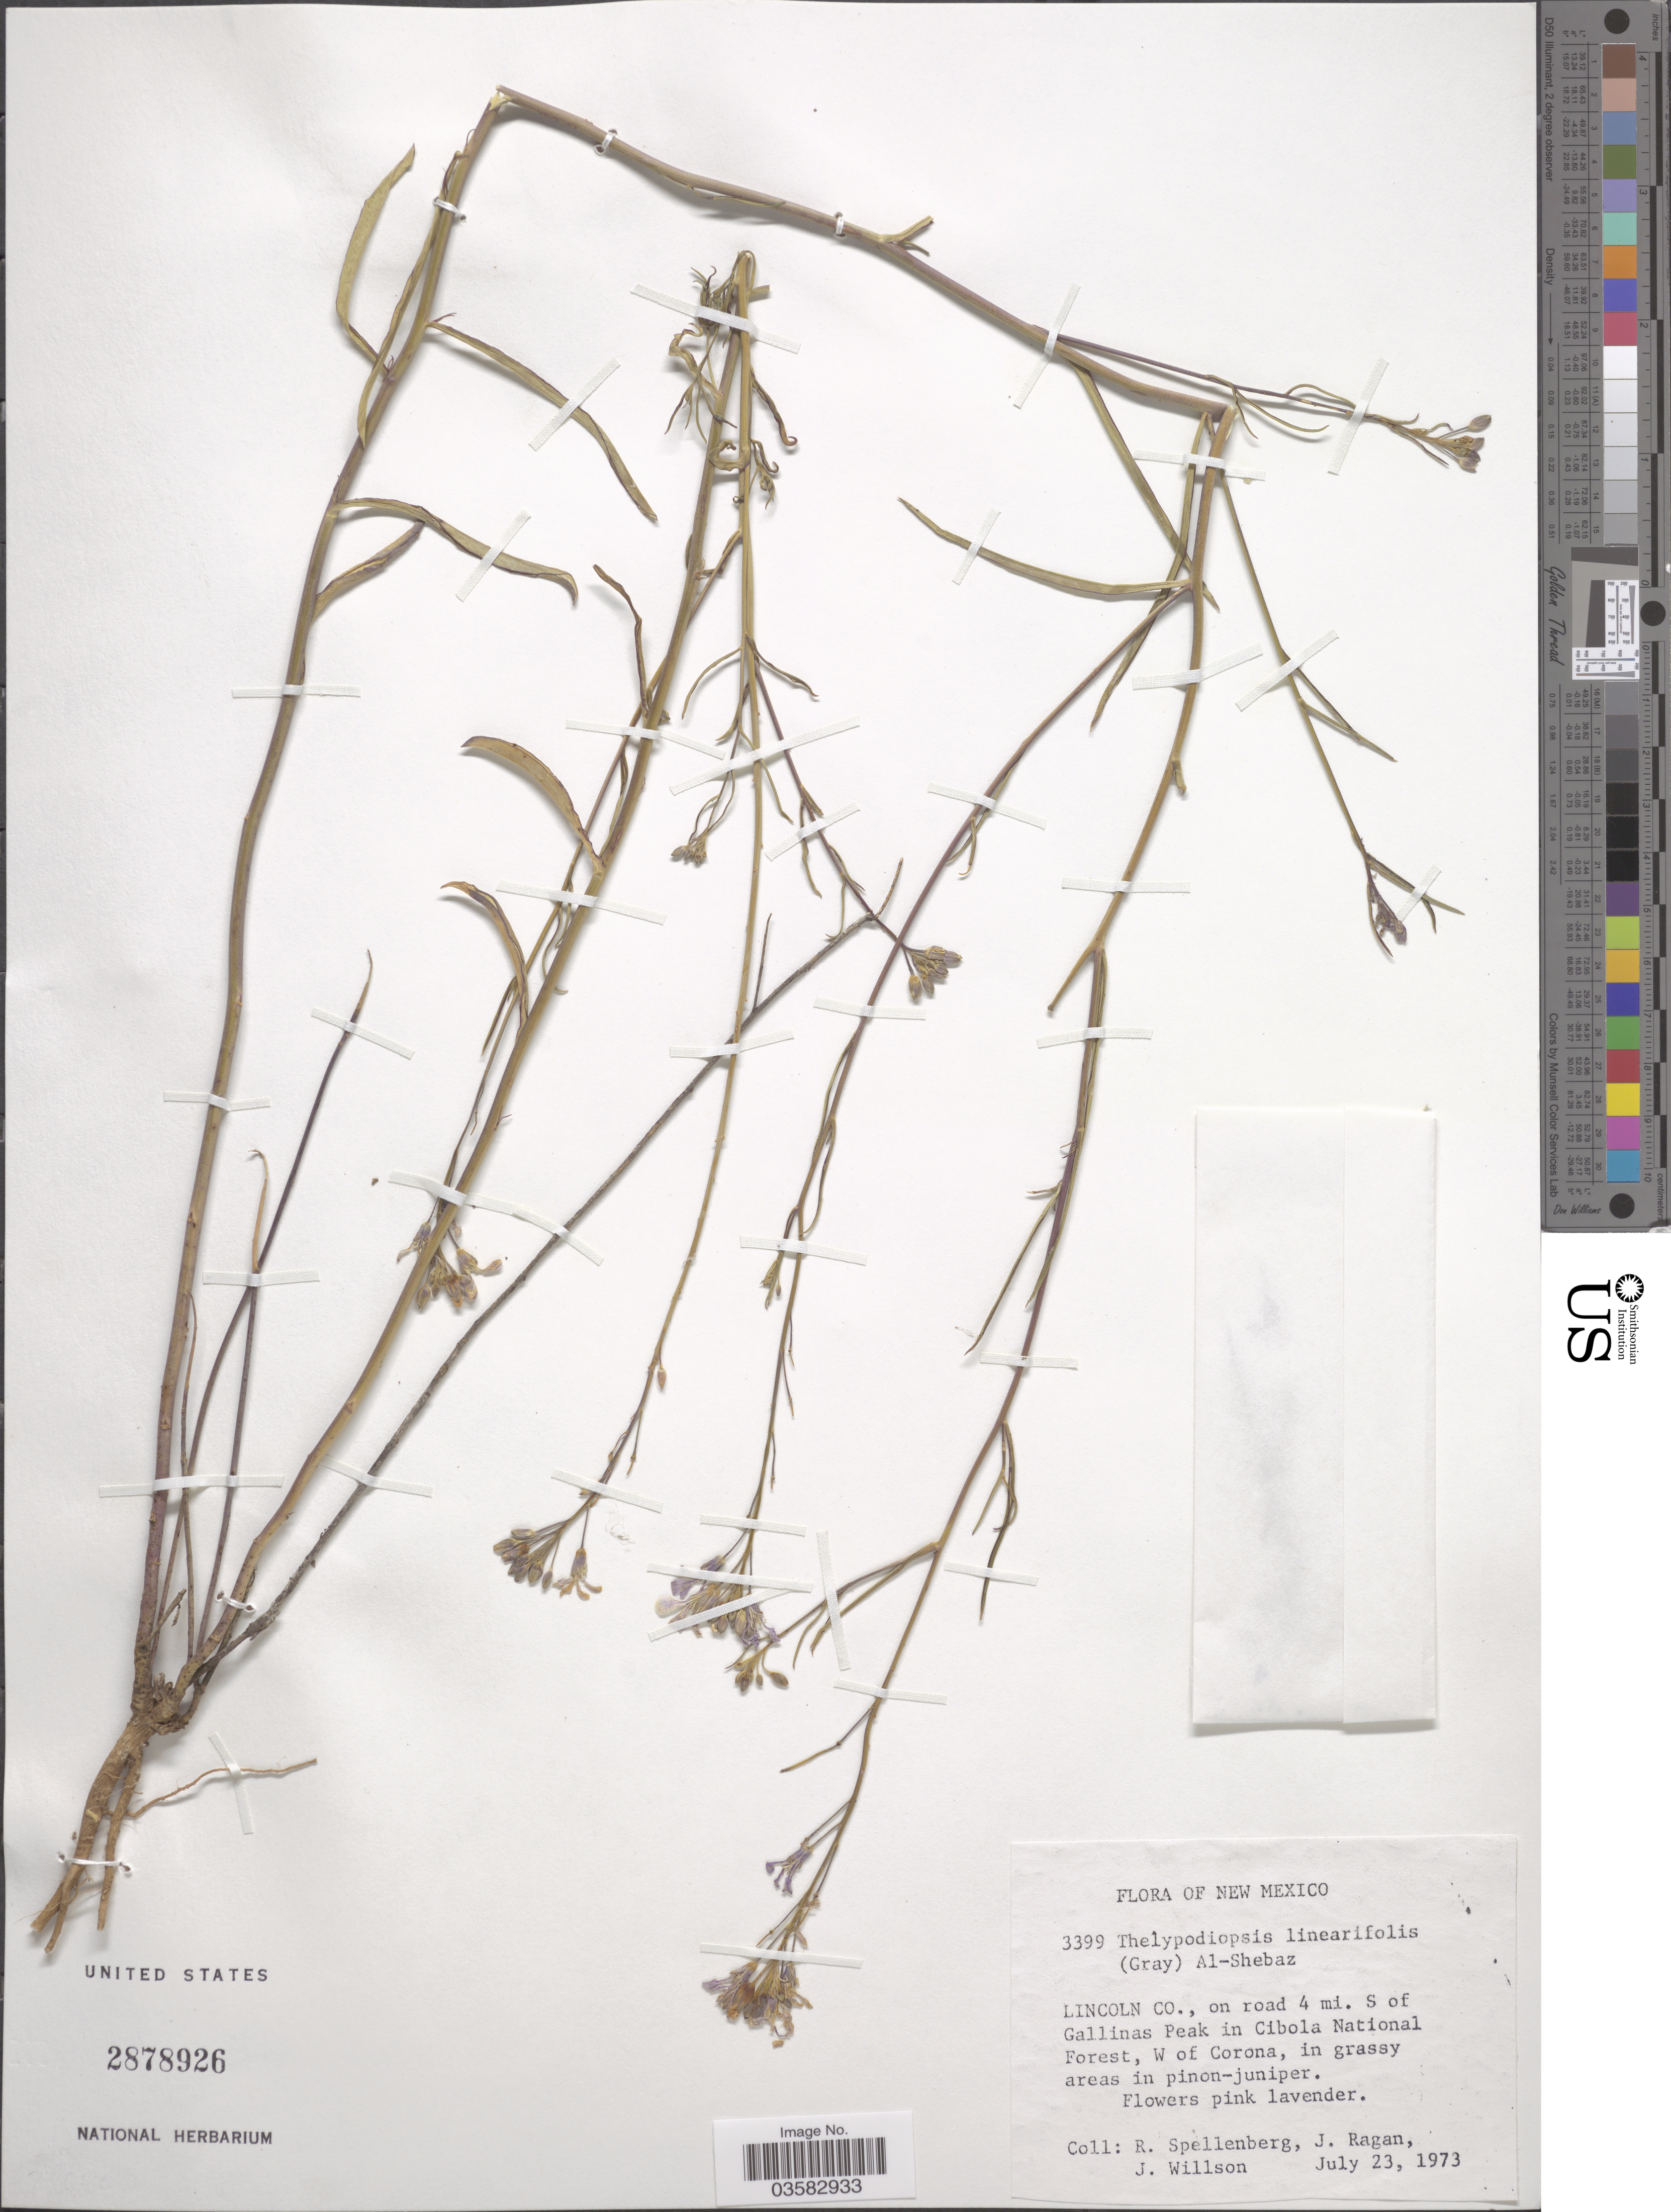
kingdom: Plantae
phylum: Tracheophyta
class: Magnoliopsida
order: Brassicales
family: Brassicaceae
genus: Sisymbrium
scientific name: Sisymbrium linearifolium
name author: (A. Gray) Payson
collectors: R. Spellenberg, J. Ragan & J. Willson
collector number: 3399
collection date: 1973-07-23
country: United States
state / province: New Mexico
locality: Lincoln Co., on road 4 mi. S of Gallinas Peak in Cibola National Forest, W of Corona.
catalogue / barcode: US 2878926